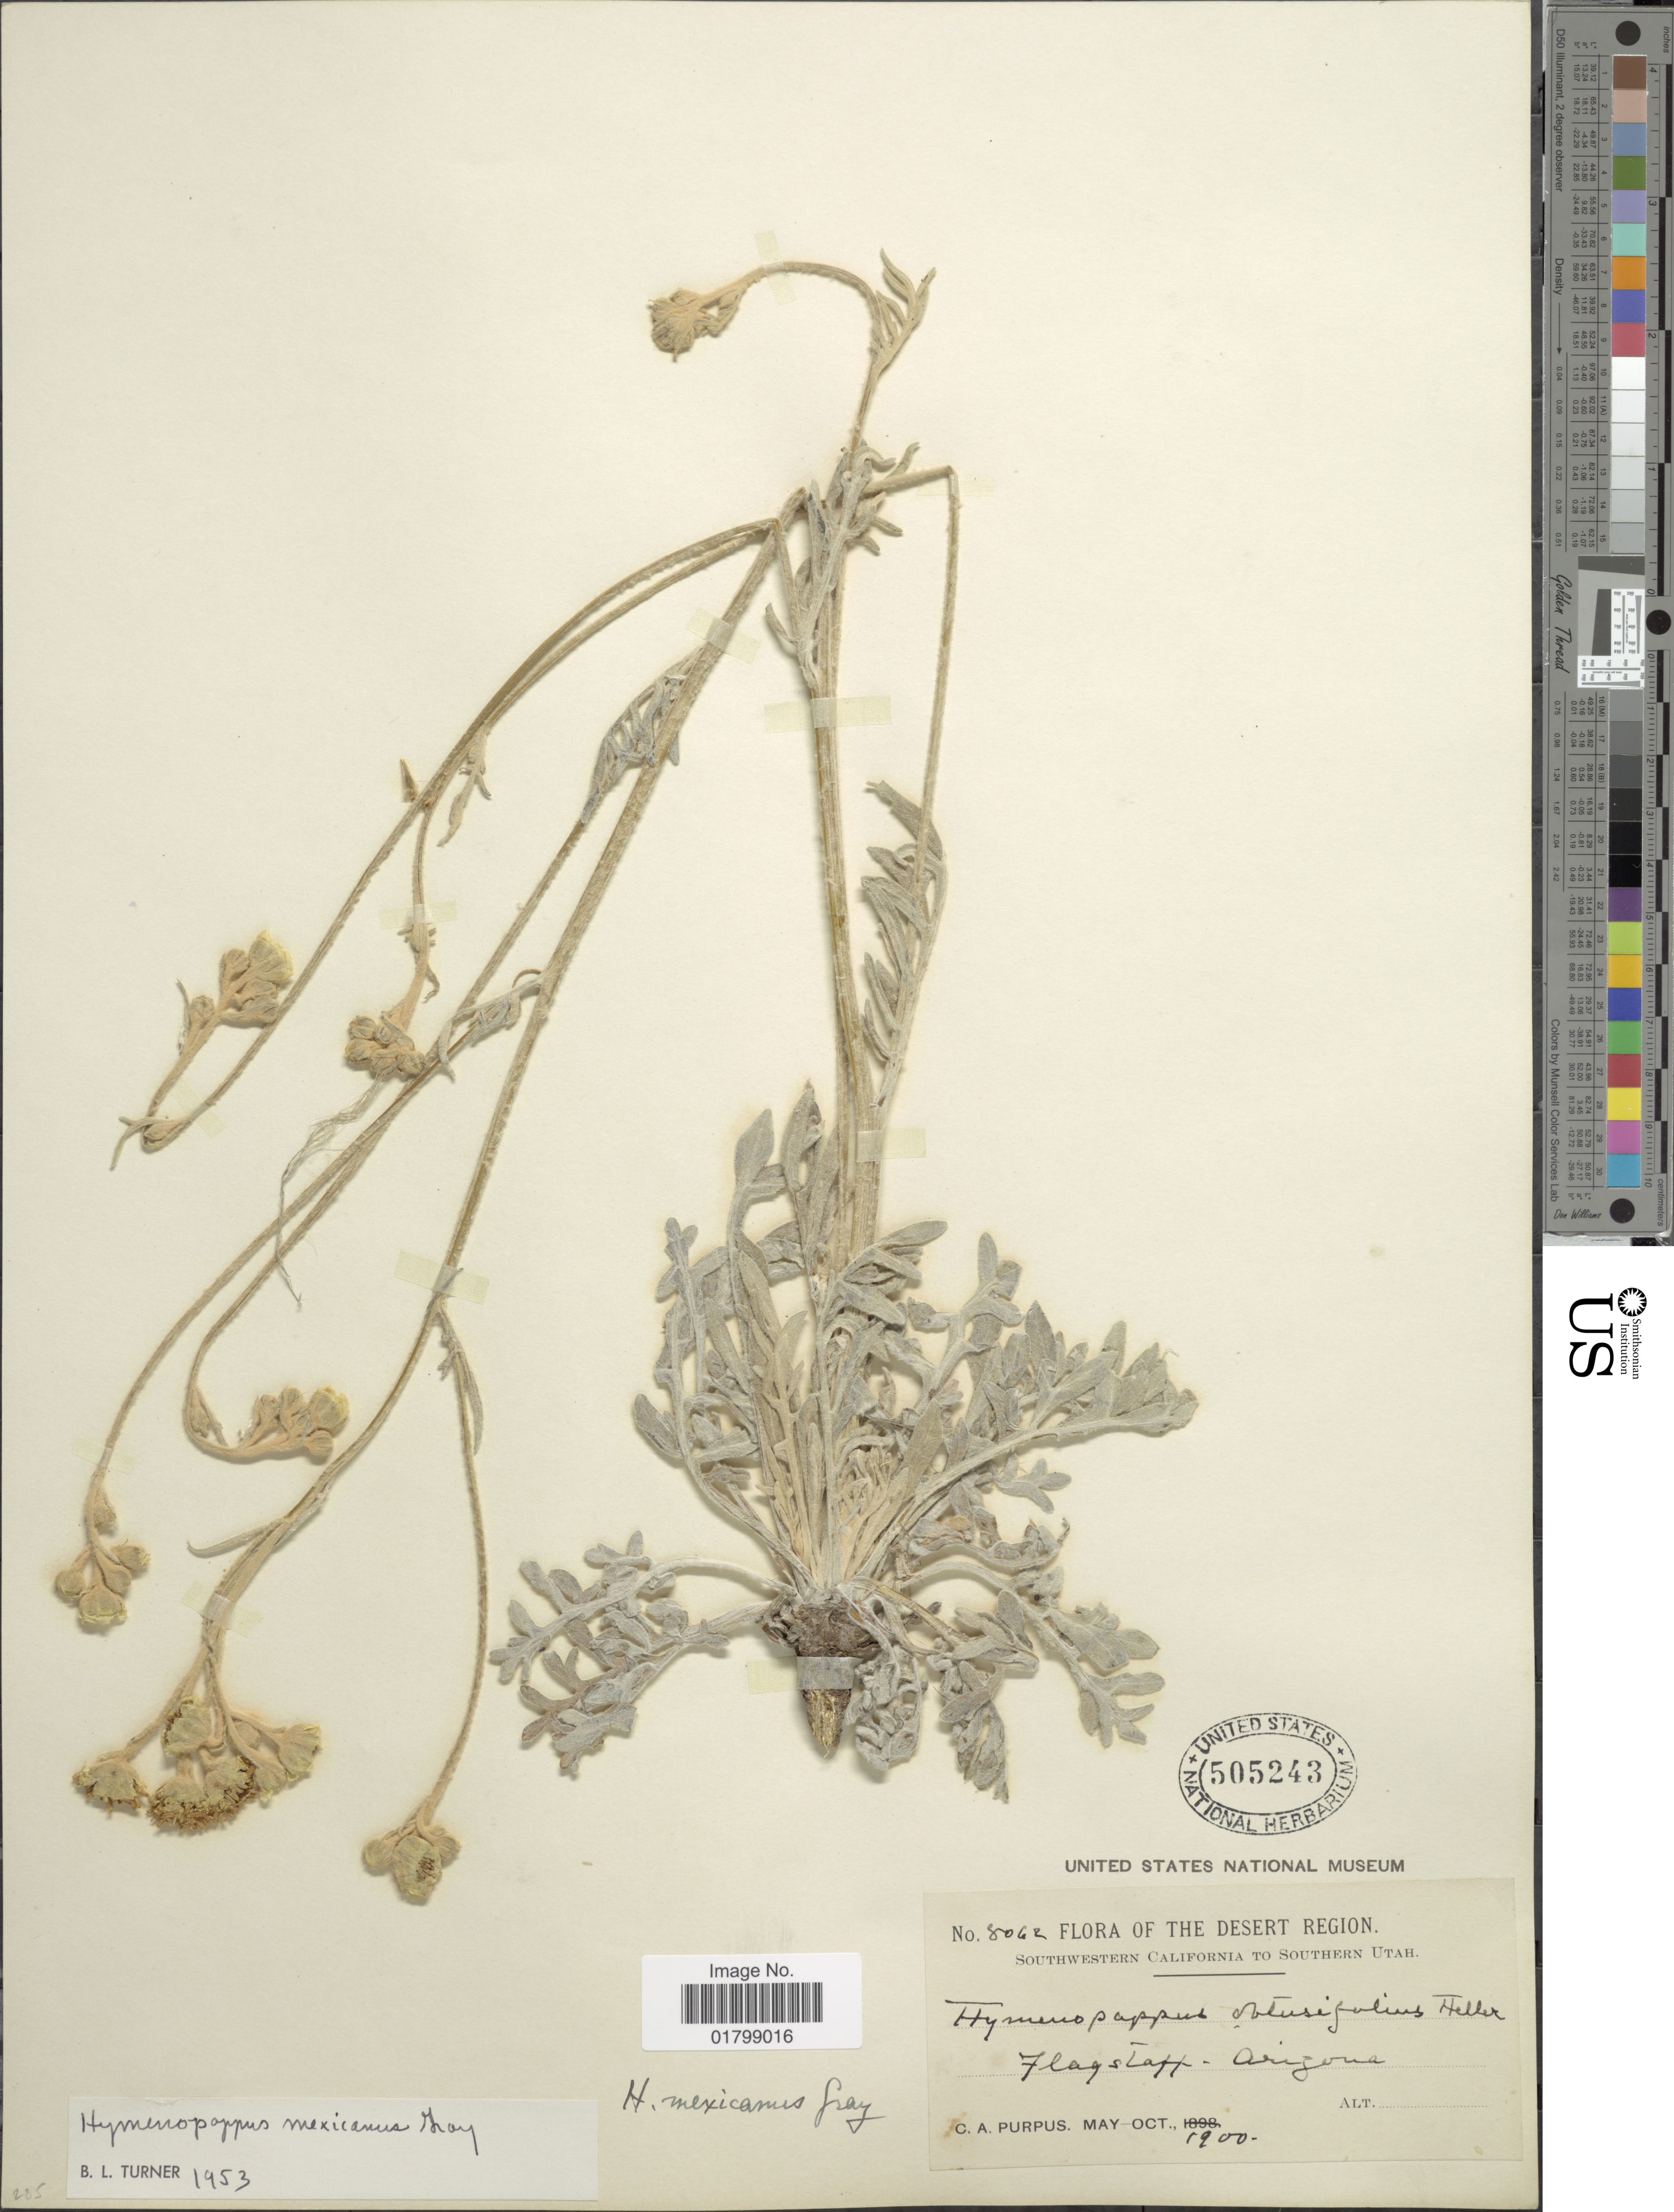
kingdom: Plantae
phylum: Tracheophyta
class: Magnoliopsida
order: Asterales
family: Asteraceae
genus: Hymenopappus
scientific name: Hymenopappus mexicanus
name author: A. Gray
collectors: C. A. Purpus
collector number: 8062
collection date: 1900-05/1900-10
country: United States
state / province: Arizona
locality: The Desert Region, Southwestern California to Southern Utah, Flagstaff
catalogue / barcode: US 505243